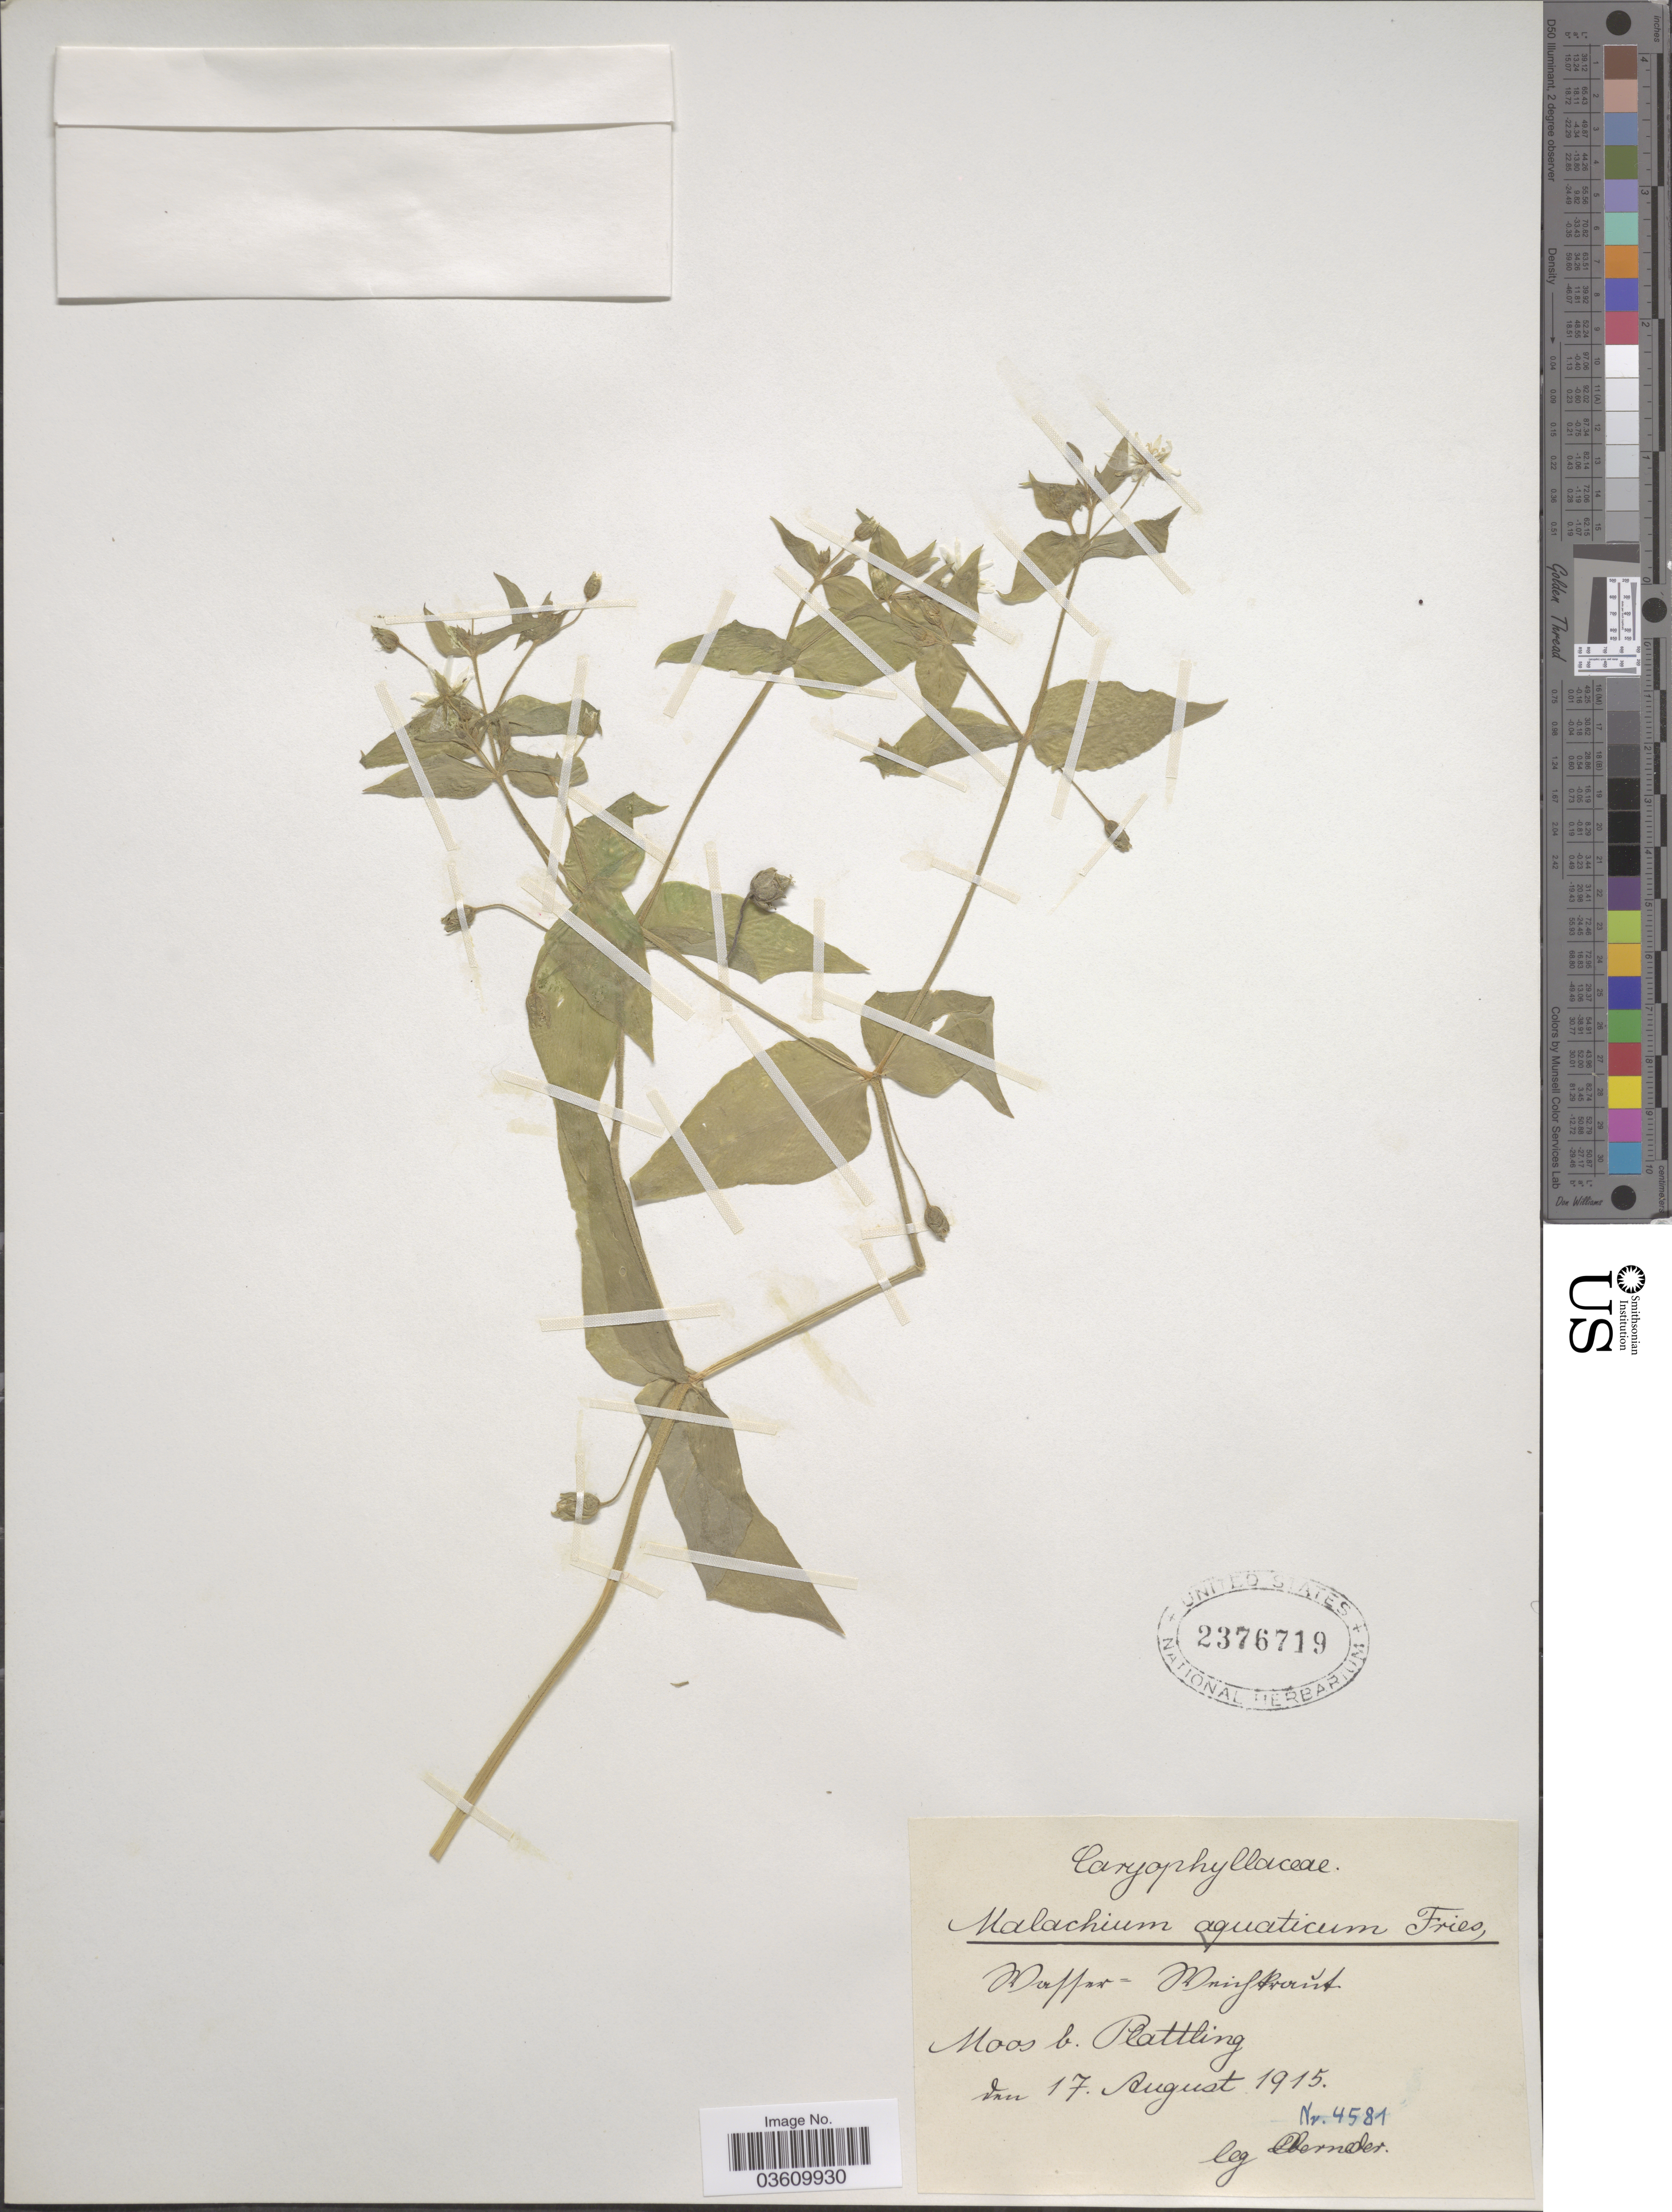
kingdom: Plantae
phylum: Tracheophyta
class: Magnoliopsida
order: Caryophyllales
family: Caryophyllaceae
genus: Stellaria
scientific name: Stellaria aquatica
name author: L.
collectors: -. Oberneder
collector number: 4581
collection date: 1915-08-17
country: Germany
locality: Maffar-Wrirfkrant [interpreted]. Moos b. Plattling.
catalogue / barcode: US 2376719